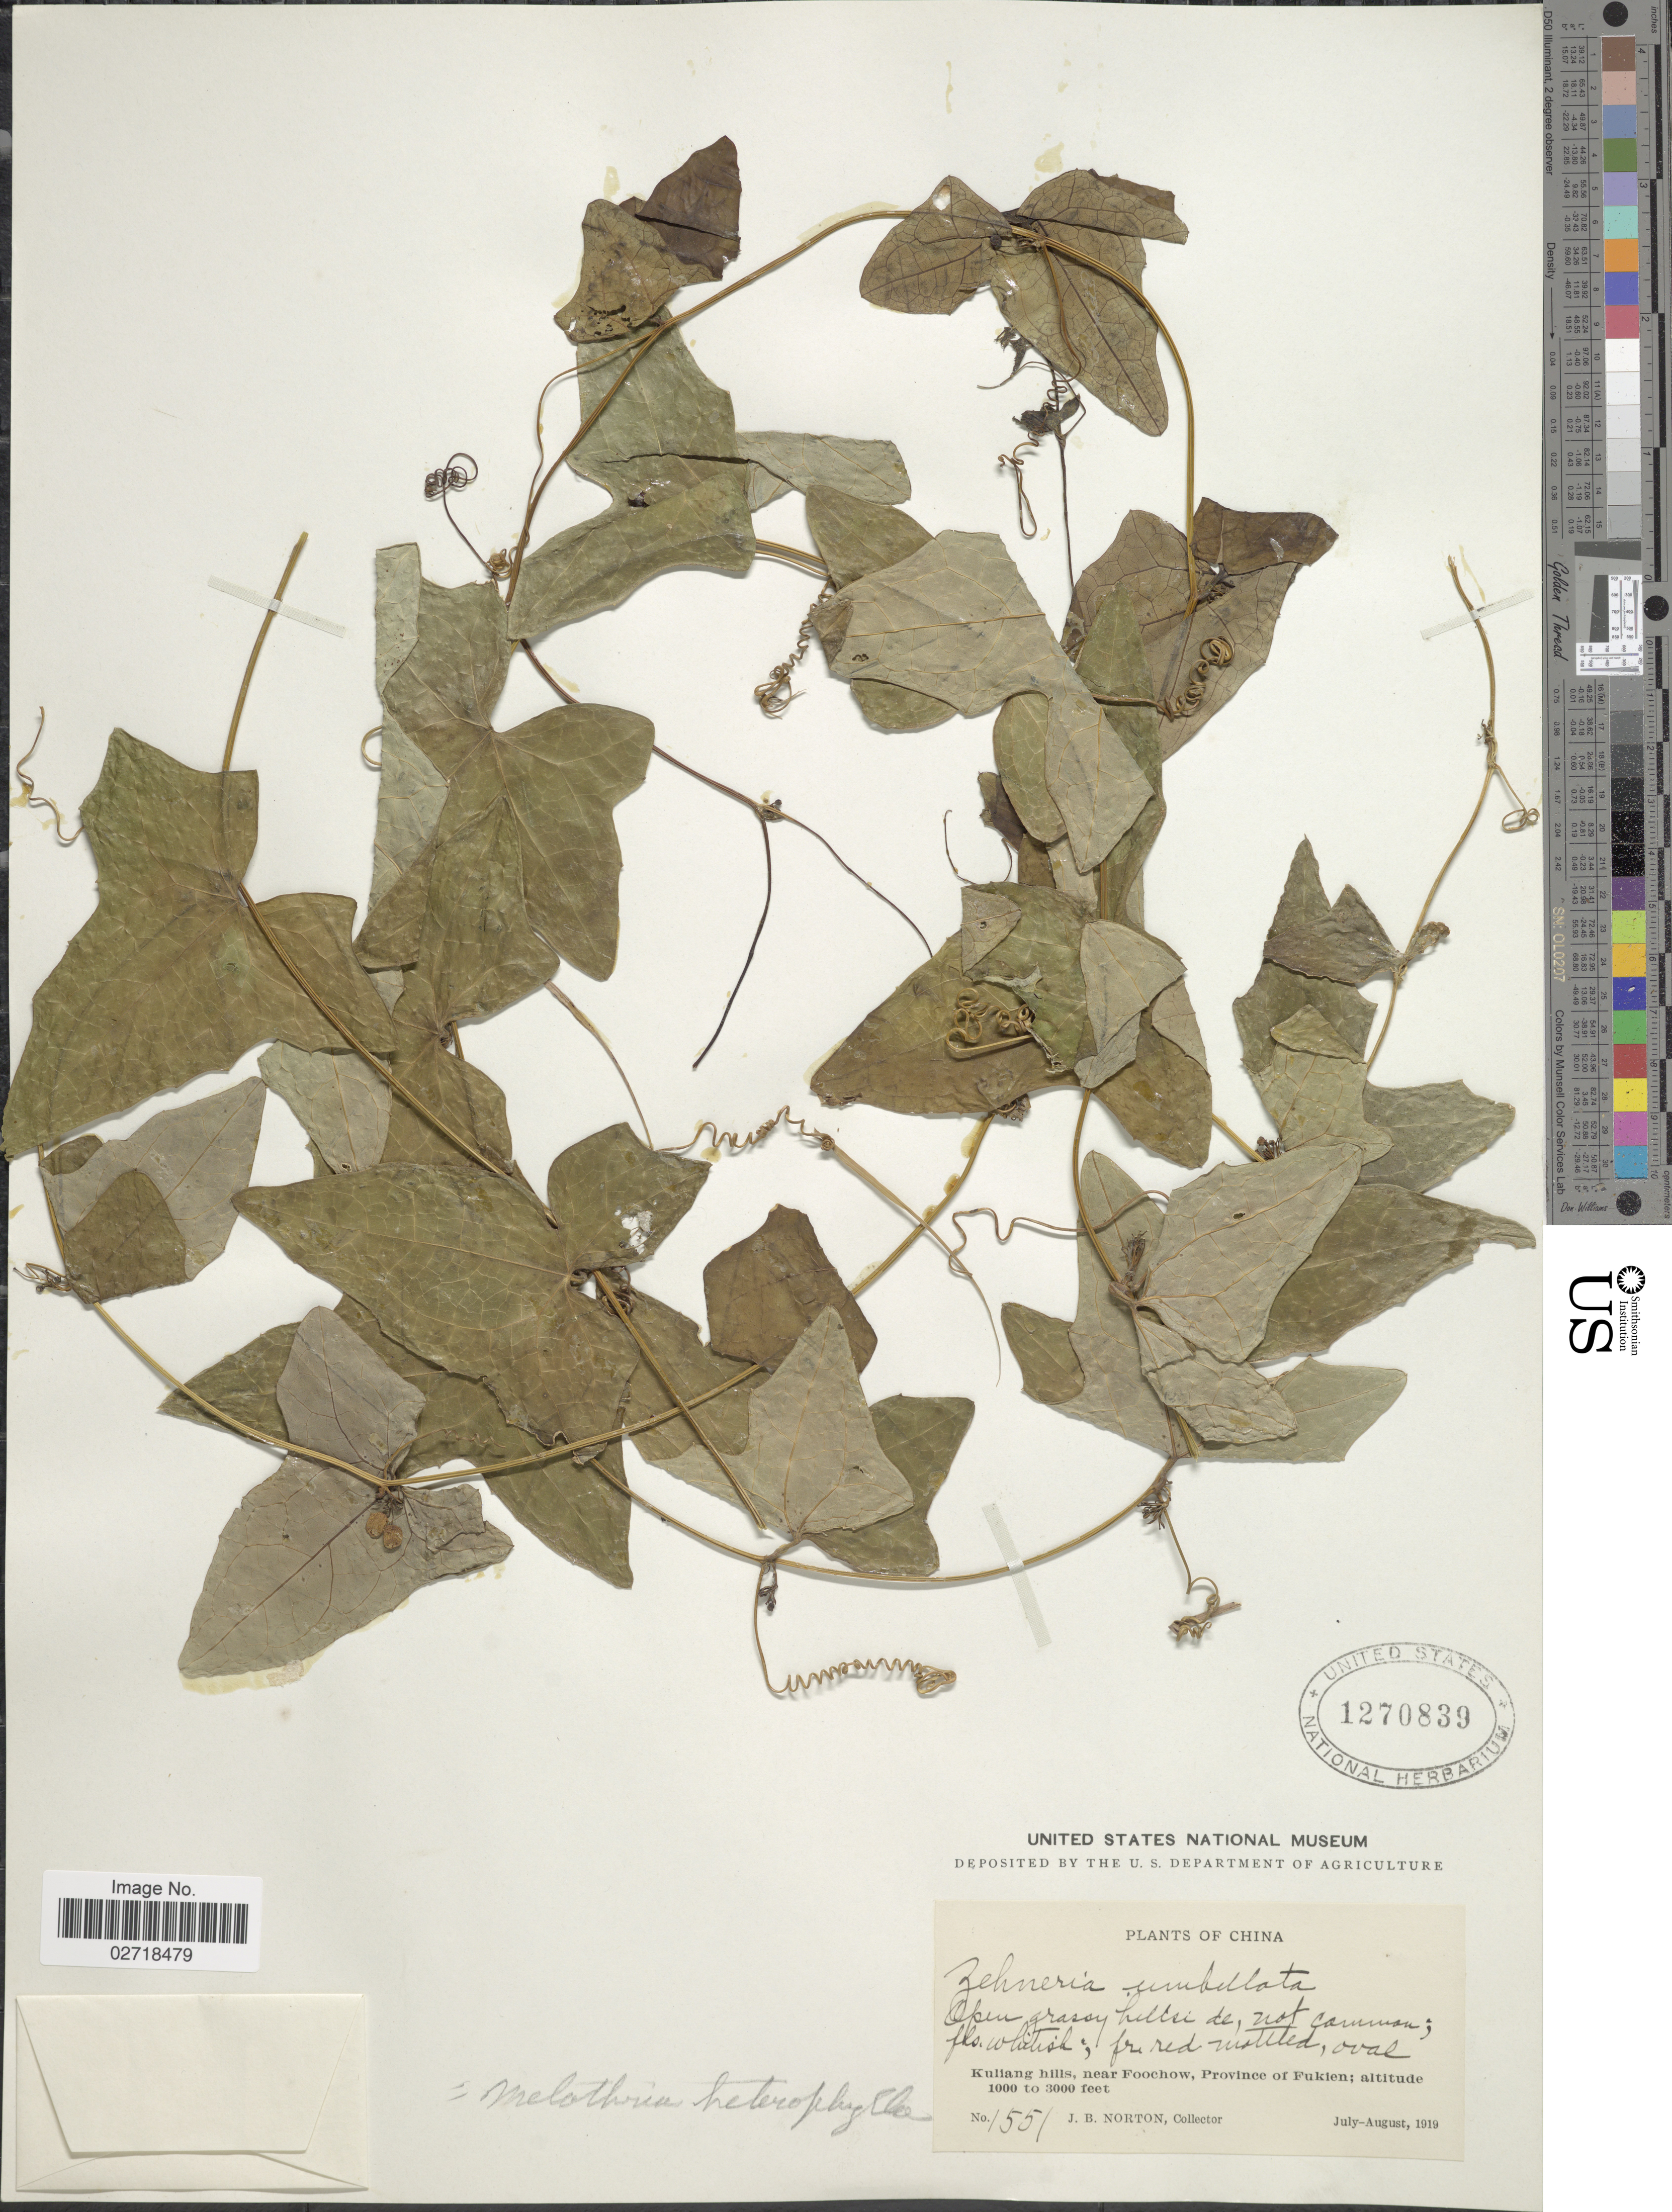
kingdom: Plantae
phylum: Tracheophyta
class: Magnoliopsida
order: Cucurbitales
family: Cucurbitaceae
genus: Solena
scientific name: Solena heterophylla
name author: Lour.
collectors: J. B. Norton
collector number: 1551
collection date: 1919-07/1919-08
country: China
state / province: Fujian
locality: Kuliang hills, near Foochow, Province of Fukien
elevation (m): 305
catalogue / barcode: US 1270839